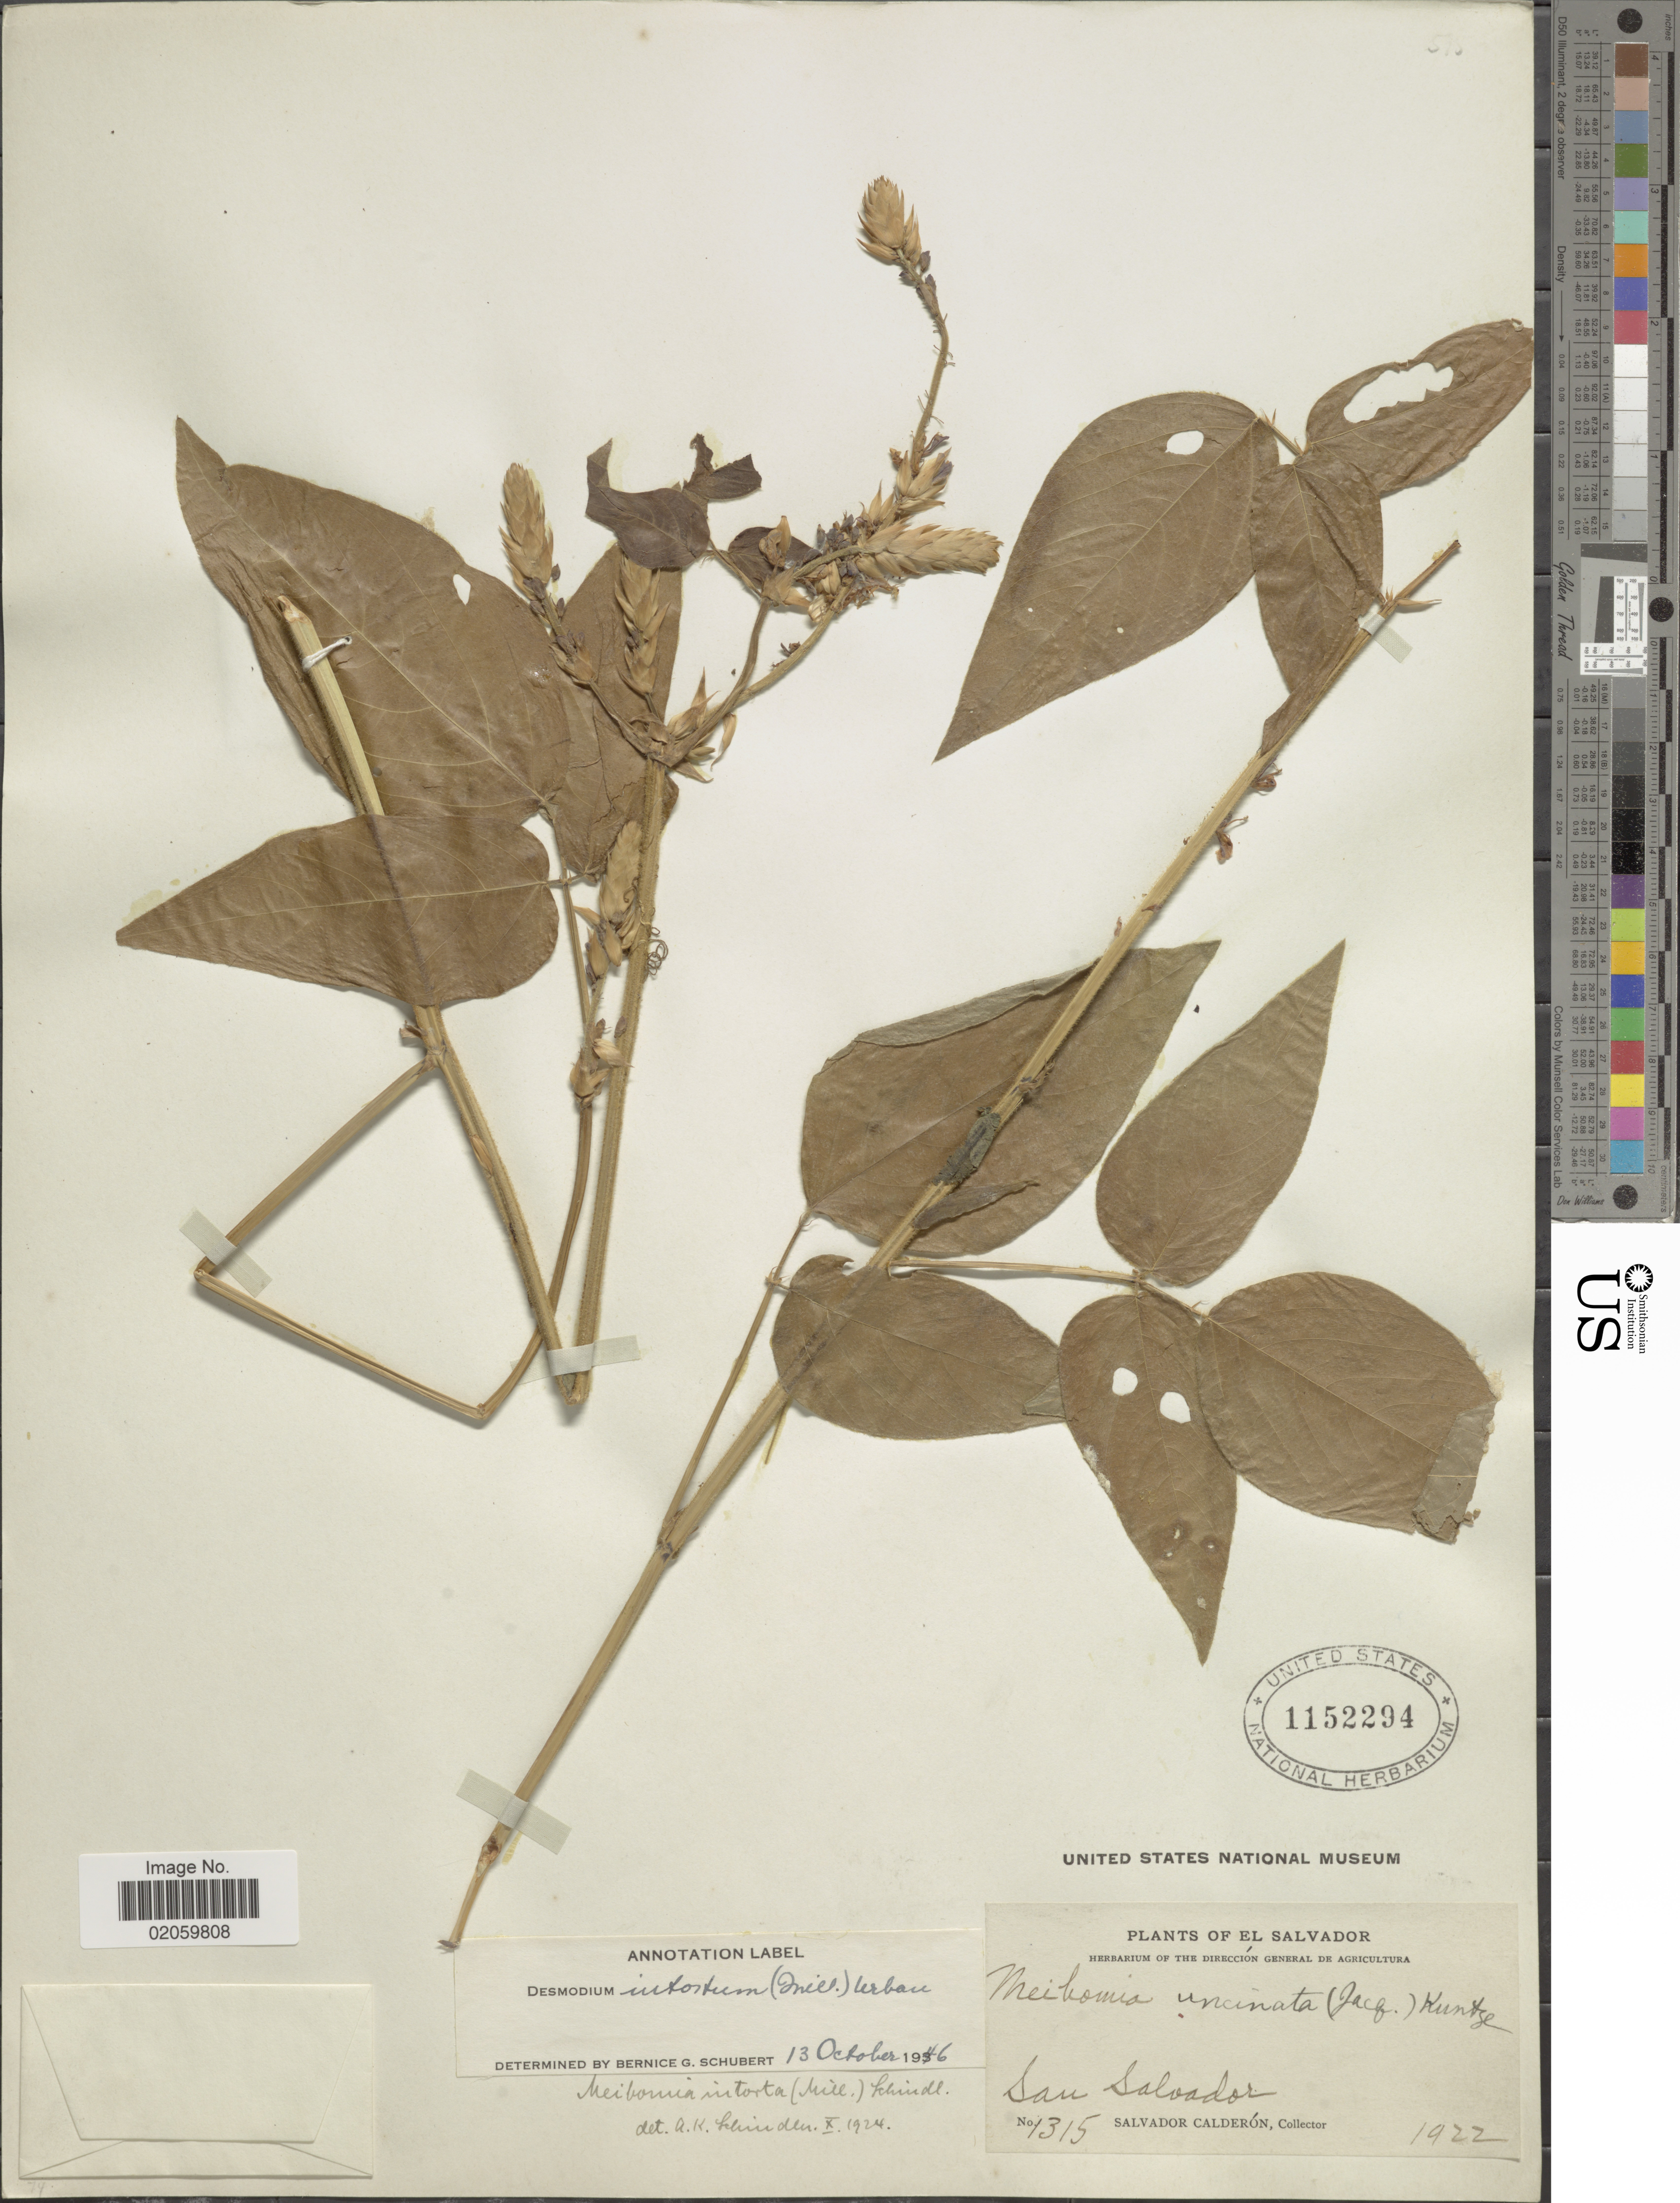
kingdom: Plantae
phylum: Tracheophyta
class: Magnoliopsida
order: Fabales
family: Fabaceae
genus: Desmodium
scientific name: Desmodium intortum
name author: (Mill.) Urb.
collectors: S. Calderón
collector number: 1315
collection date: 1922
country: El Salvador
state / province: San Salvador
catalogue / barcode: US 1152294